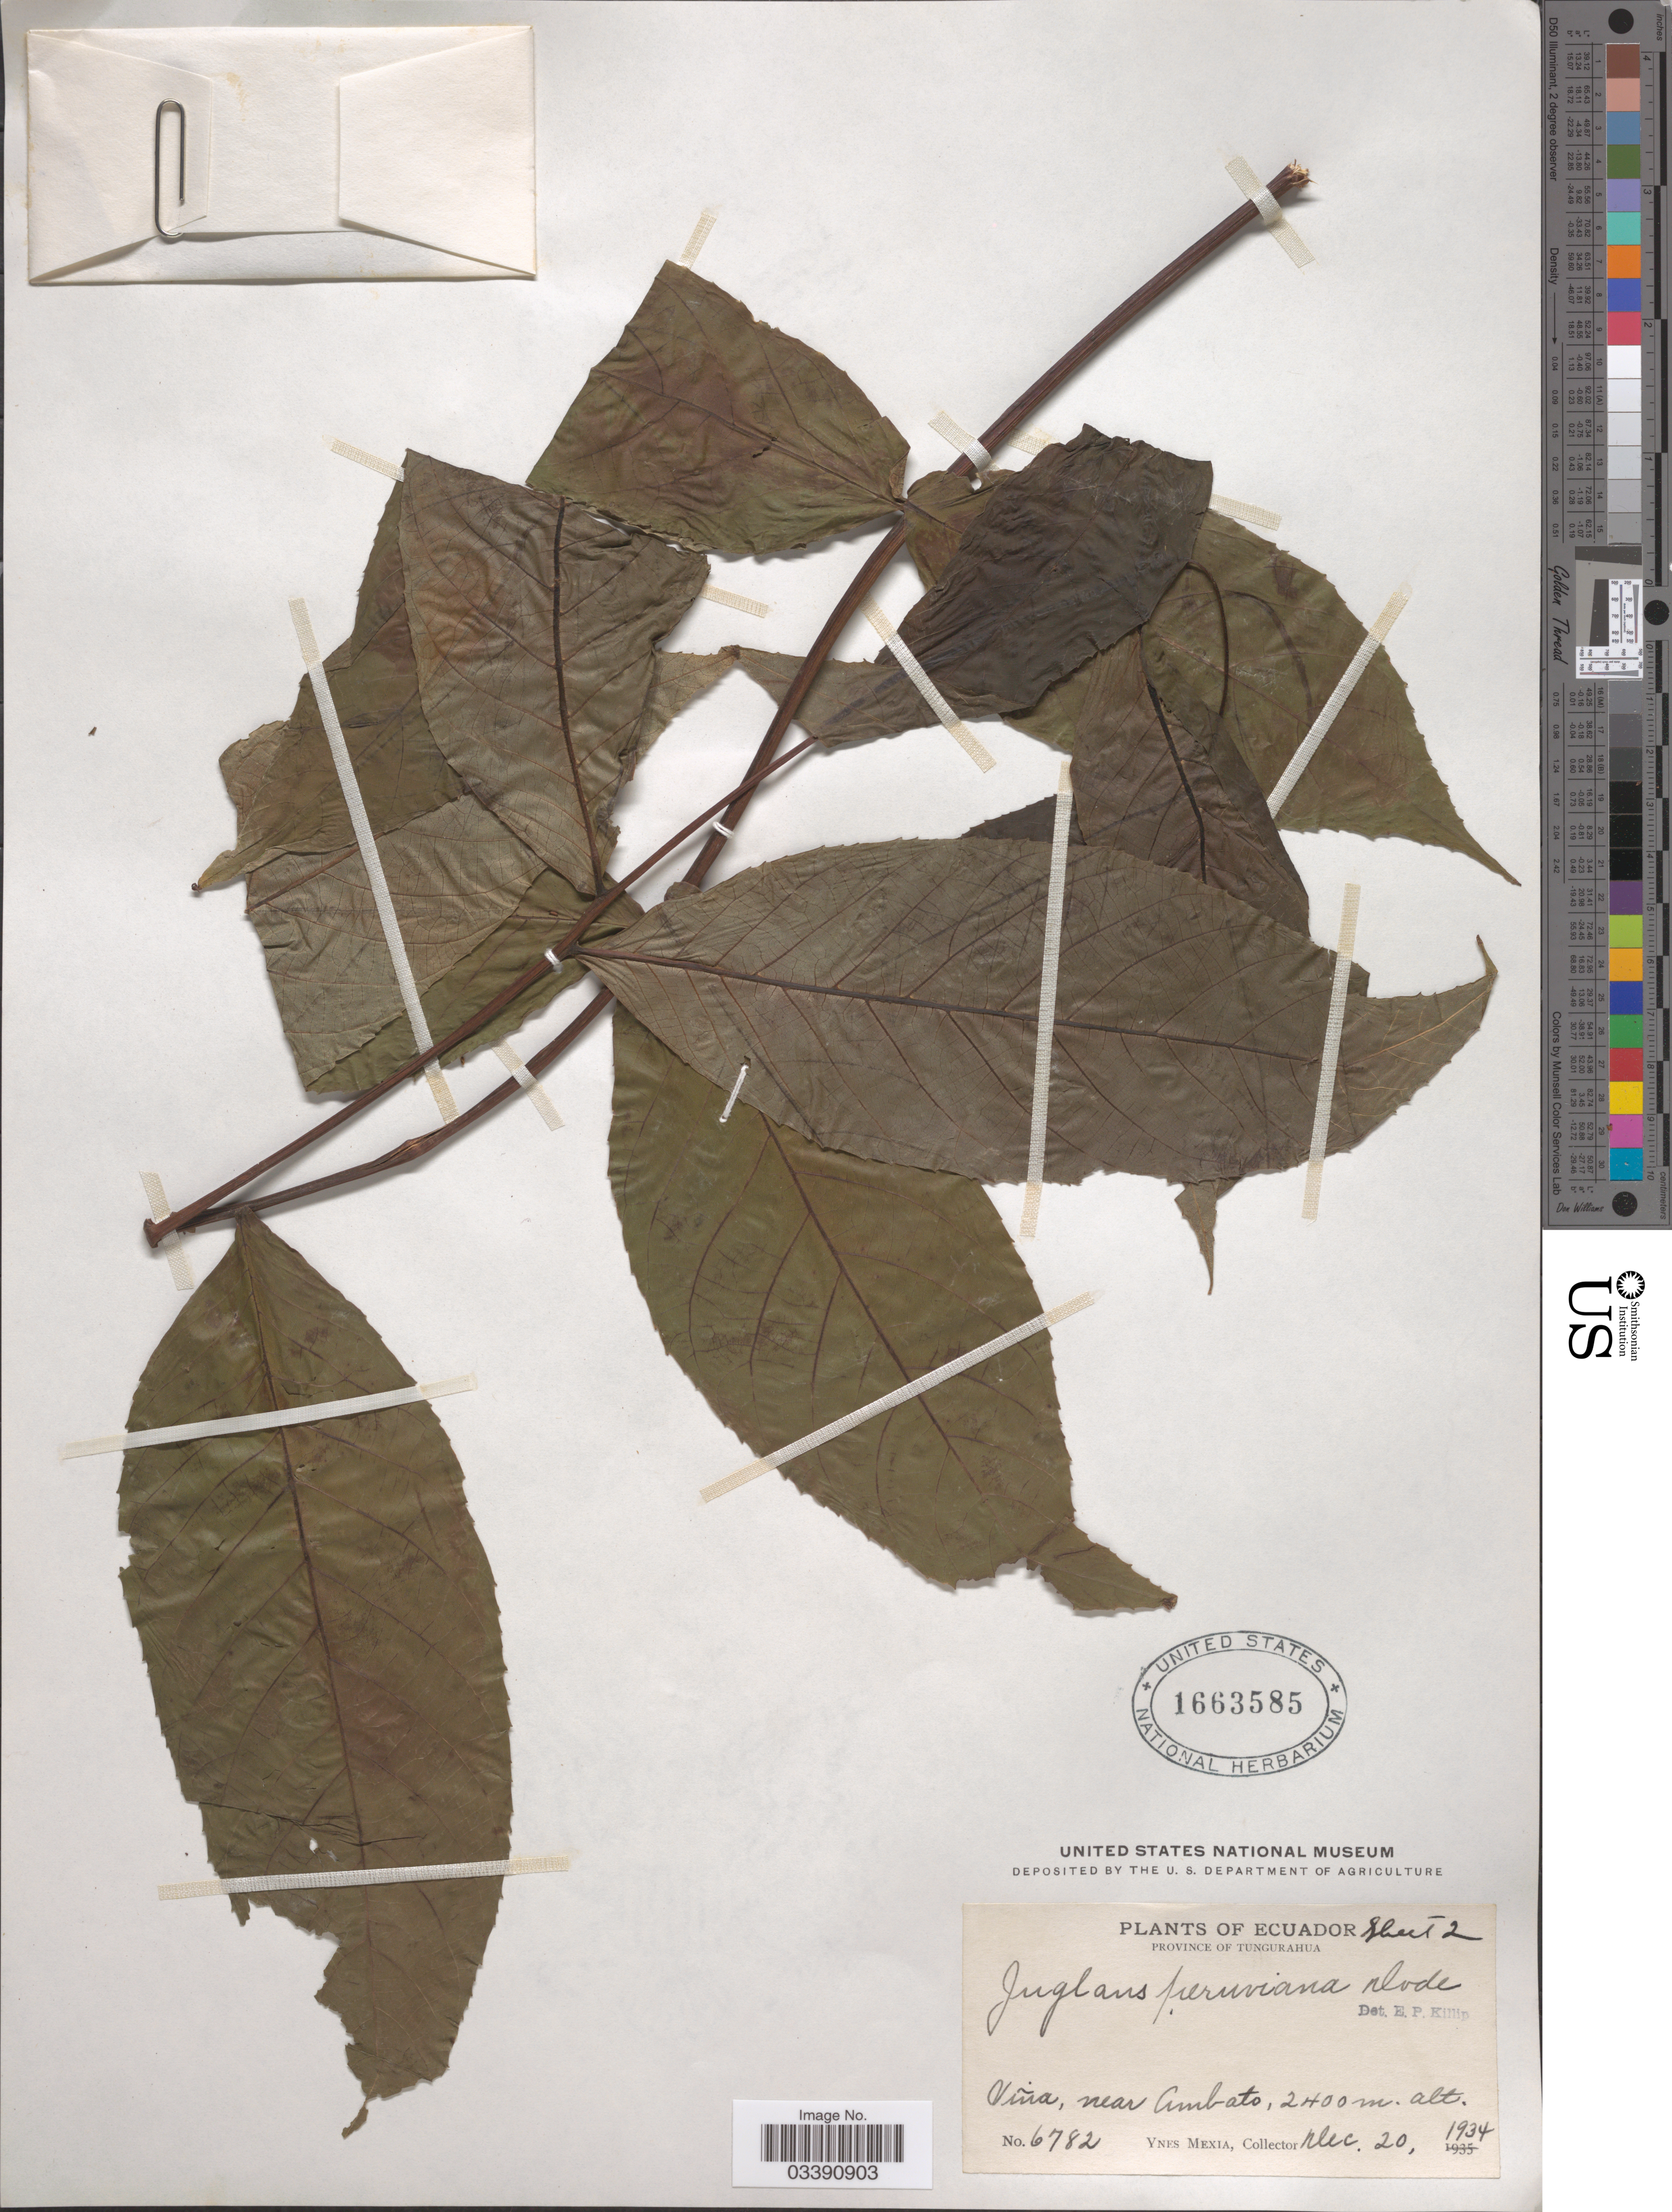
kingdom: Plantae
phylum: Tracheophyta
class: Magnoliopsida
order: Fagales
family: Juglandaceae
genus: Juglans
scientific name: Juglans neotropica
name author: Diels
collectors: Y. Mexia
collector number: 6782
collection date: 1934-12-20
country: Ecuador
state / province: Tungurahua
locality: Viña, near Ambato.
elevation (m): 2400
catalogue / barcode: US 1663585